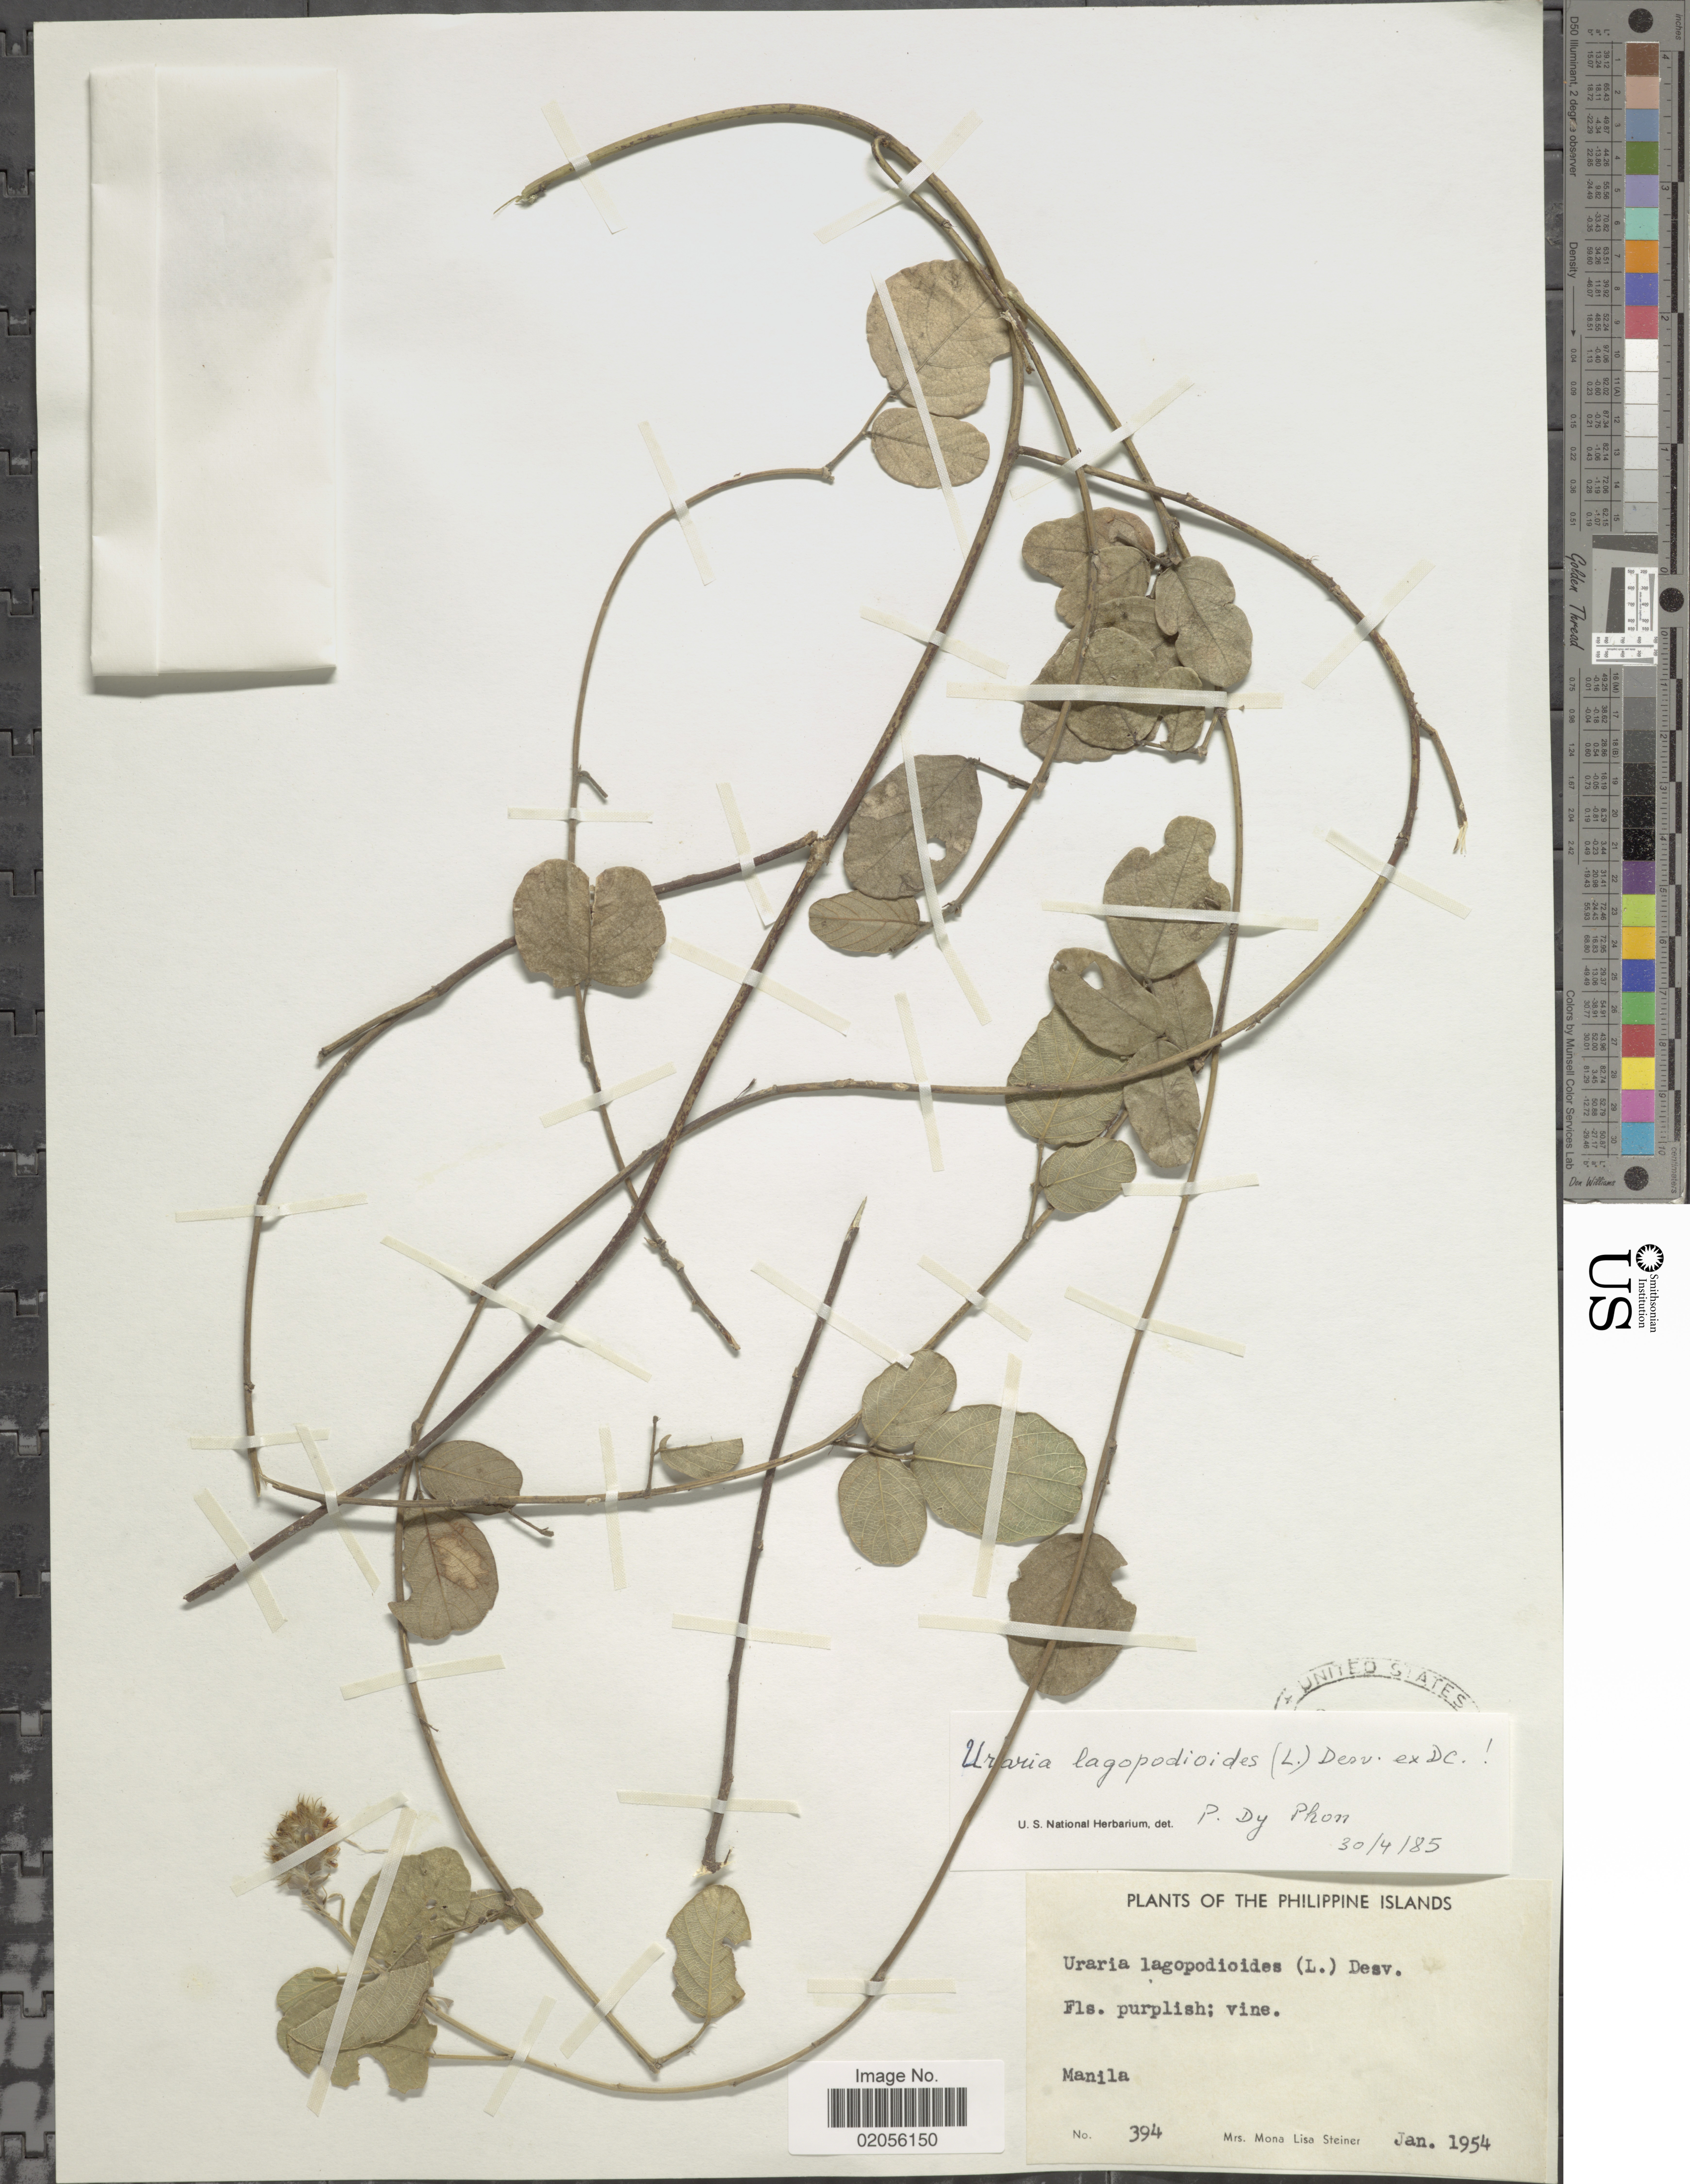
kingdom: Plantae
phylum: Tracheophyta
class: Magnoliopsida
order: Fabales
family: Fabaceae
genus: Uraria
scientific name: Uraria lagopodioides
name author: (L.) Desv. ex DC.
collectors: M. Steiner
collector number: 394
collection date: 1954-01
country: Philippines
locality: Manila